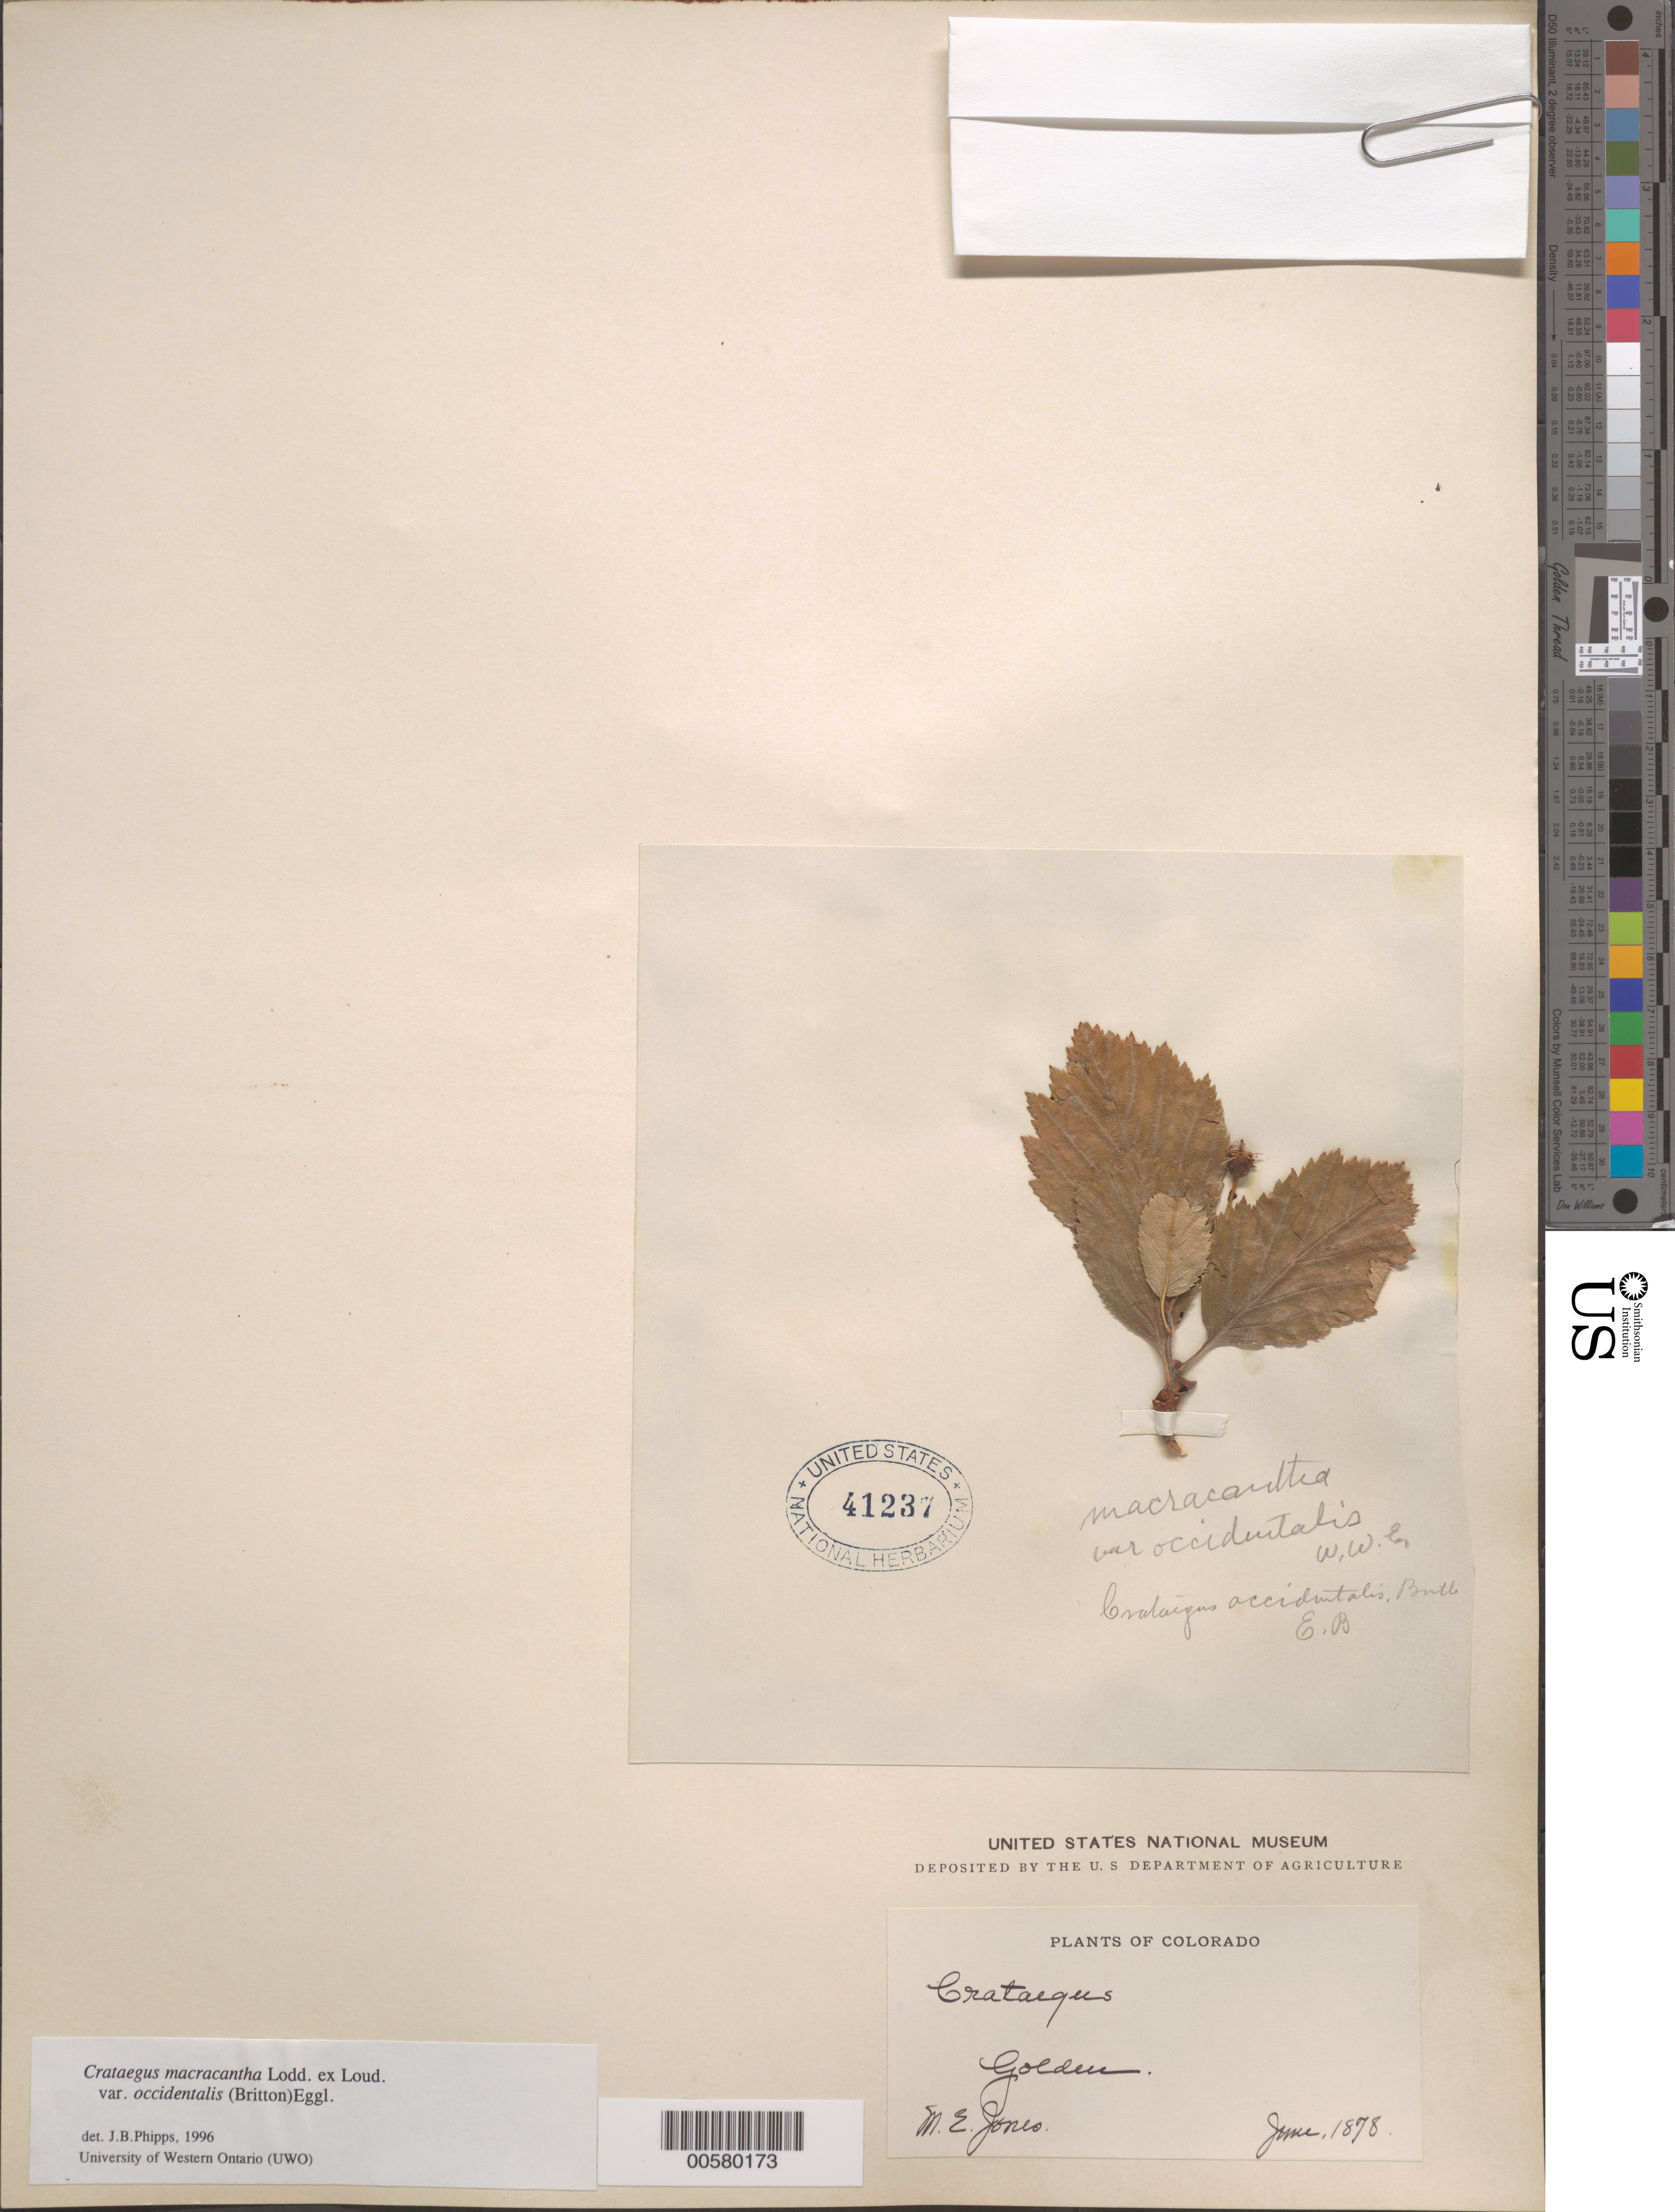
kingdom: Plantae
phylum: Tracheophyta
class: Magnoliopsida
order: Rosales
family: Rosaceae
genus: Crataegus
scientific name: Crataegus macracantha var. occidentalis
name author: (Britton) Eggl.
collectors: M. E. Jones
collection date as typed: Jun 1878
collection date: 1878-06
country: United States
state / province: Colorado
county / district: Jefferson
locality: Golden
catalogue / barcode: US 41237